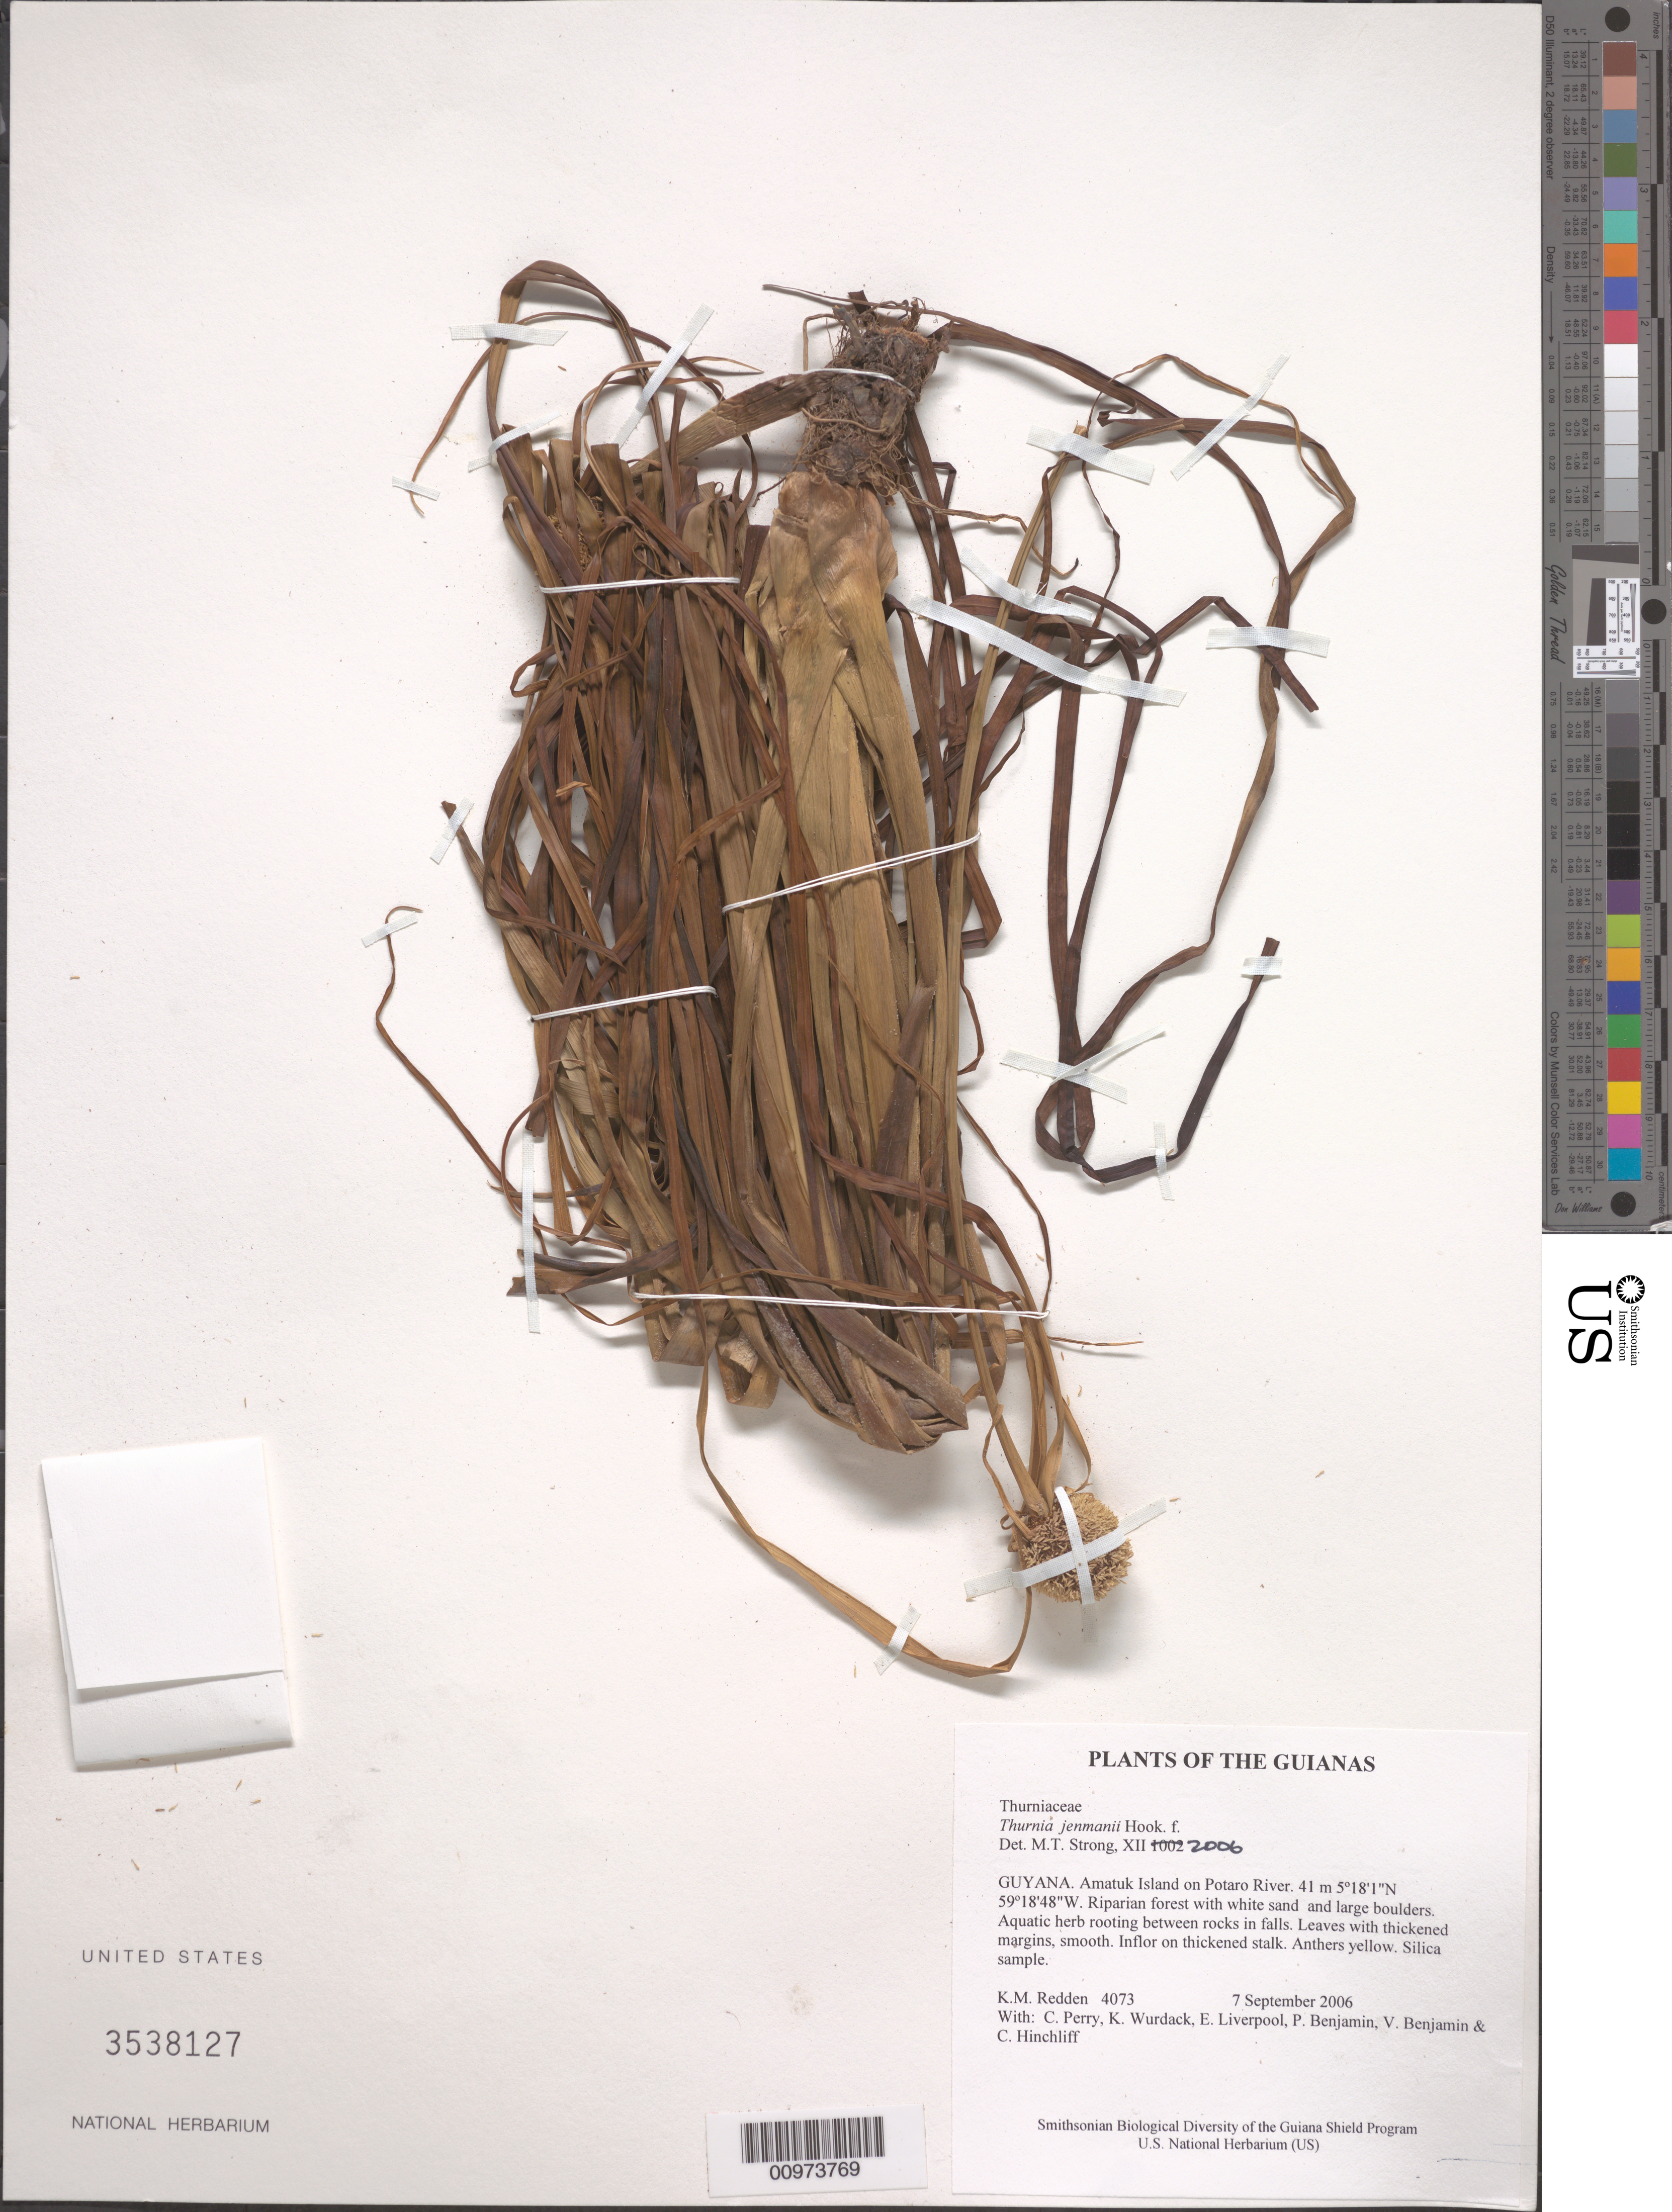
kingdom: Plantae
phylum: Tracheophyta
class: Liliopsida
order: Poales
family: Thurniaceae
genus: Thurnia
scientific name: Thurnia jenmanii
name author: Hook. f.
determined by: Strong, M. T., (US), Smithsonian Institution - National Museum of Natural History (UNITED STATES)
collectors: K. M. Redden, C. Perry, K. Wurdack, E. Liverpool, P. Benjamin, V. Benjamin & C. E. Hinchliff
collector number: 4073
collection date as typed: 7 September 2006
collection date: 2006-09-07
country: Guyana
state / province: Potaro-Siparuni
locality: Amatuk Island on Potaro River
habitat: Riparian forest with white sand and large boulders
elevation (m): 41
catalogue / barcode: US 3538127